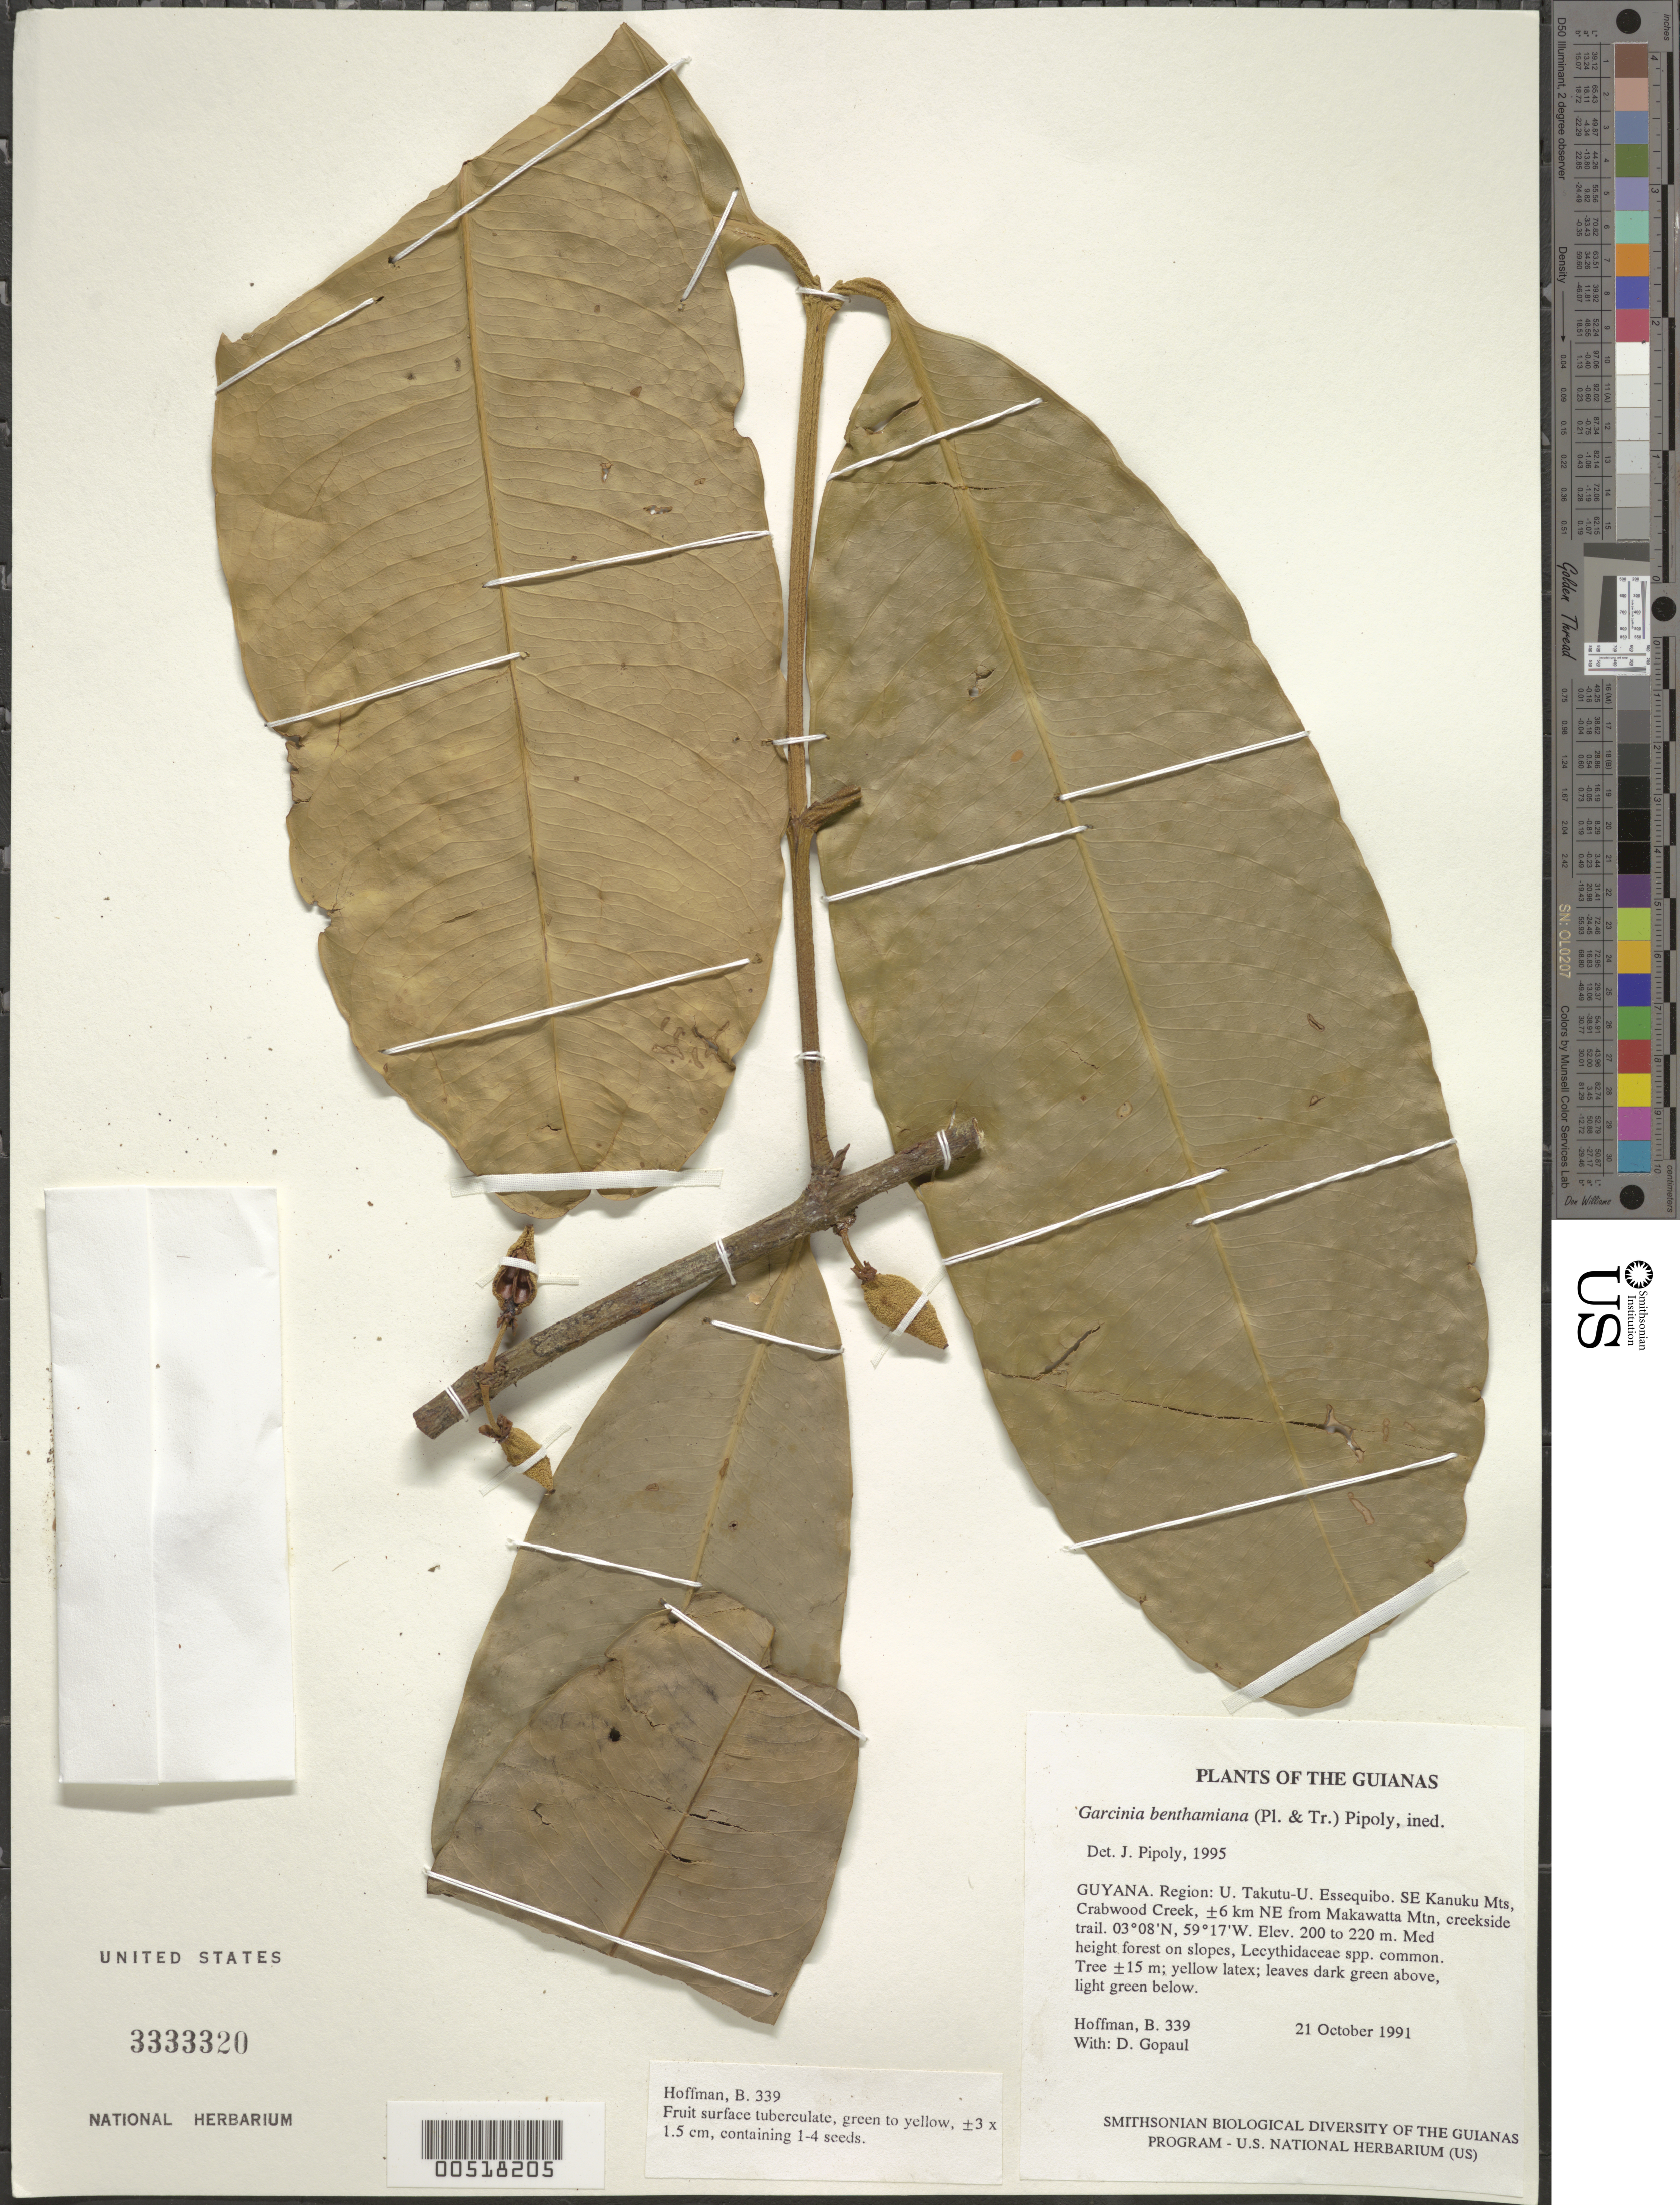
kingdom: Plantae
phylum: Tracheophyta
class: Magnoliopsida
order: Malpighiales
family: Clusiaceae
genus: Garcinia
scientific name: Garcinia benthamiana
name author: (Planch. & Triana) Pipoly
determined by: Pipoly, J. J., III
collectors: B. Hoffman & D. Gopaul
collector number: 339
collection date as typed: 21 October 1991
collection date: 1991-10-21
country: Guyana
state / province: U. Takutu-U. Essequibo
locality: SE Kanuku Mts, Crabwood Creek, ±6 km NE from Makawatta Mtn, creekside trail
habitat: Med height forest on slopes, Lecythidaceae spp. common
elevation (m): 200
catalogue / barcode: US 3333320